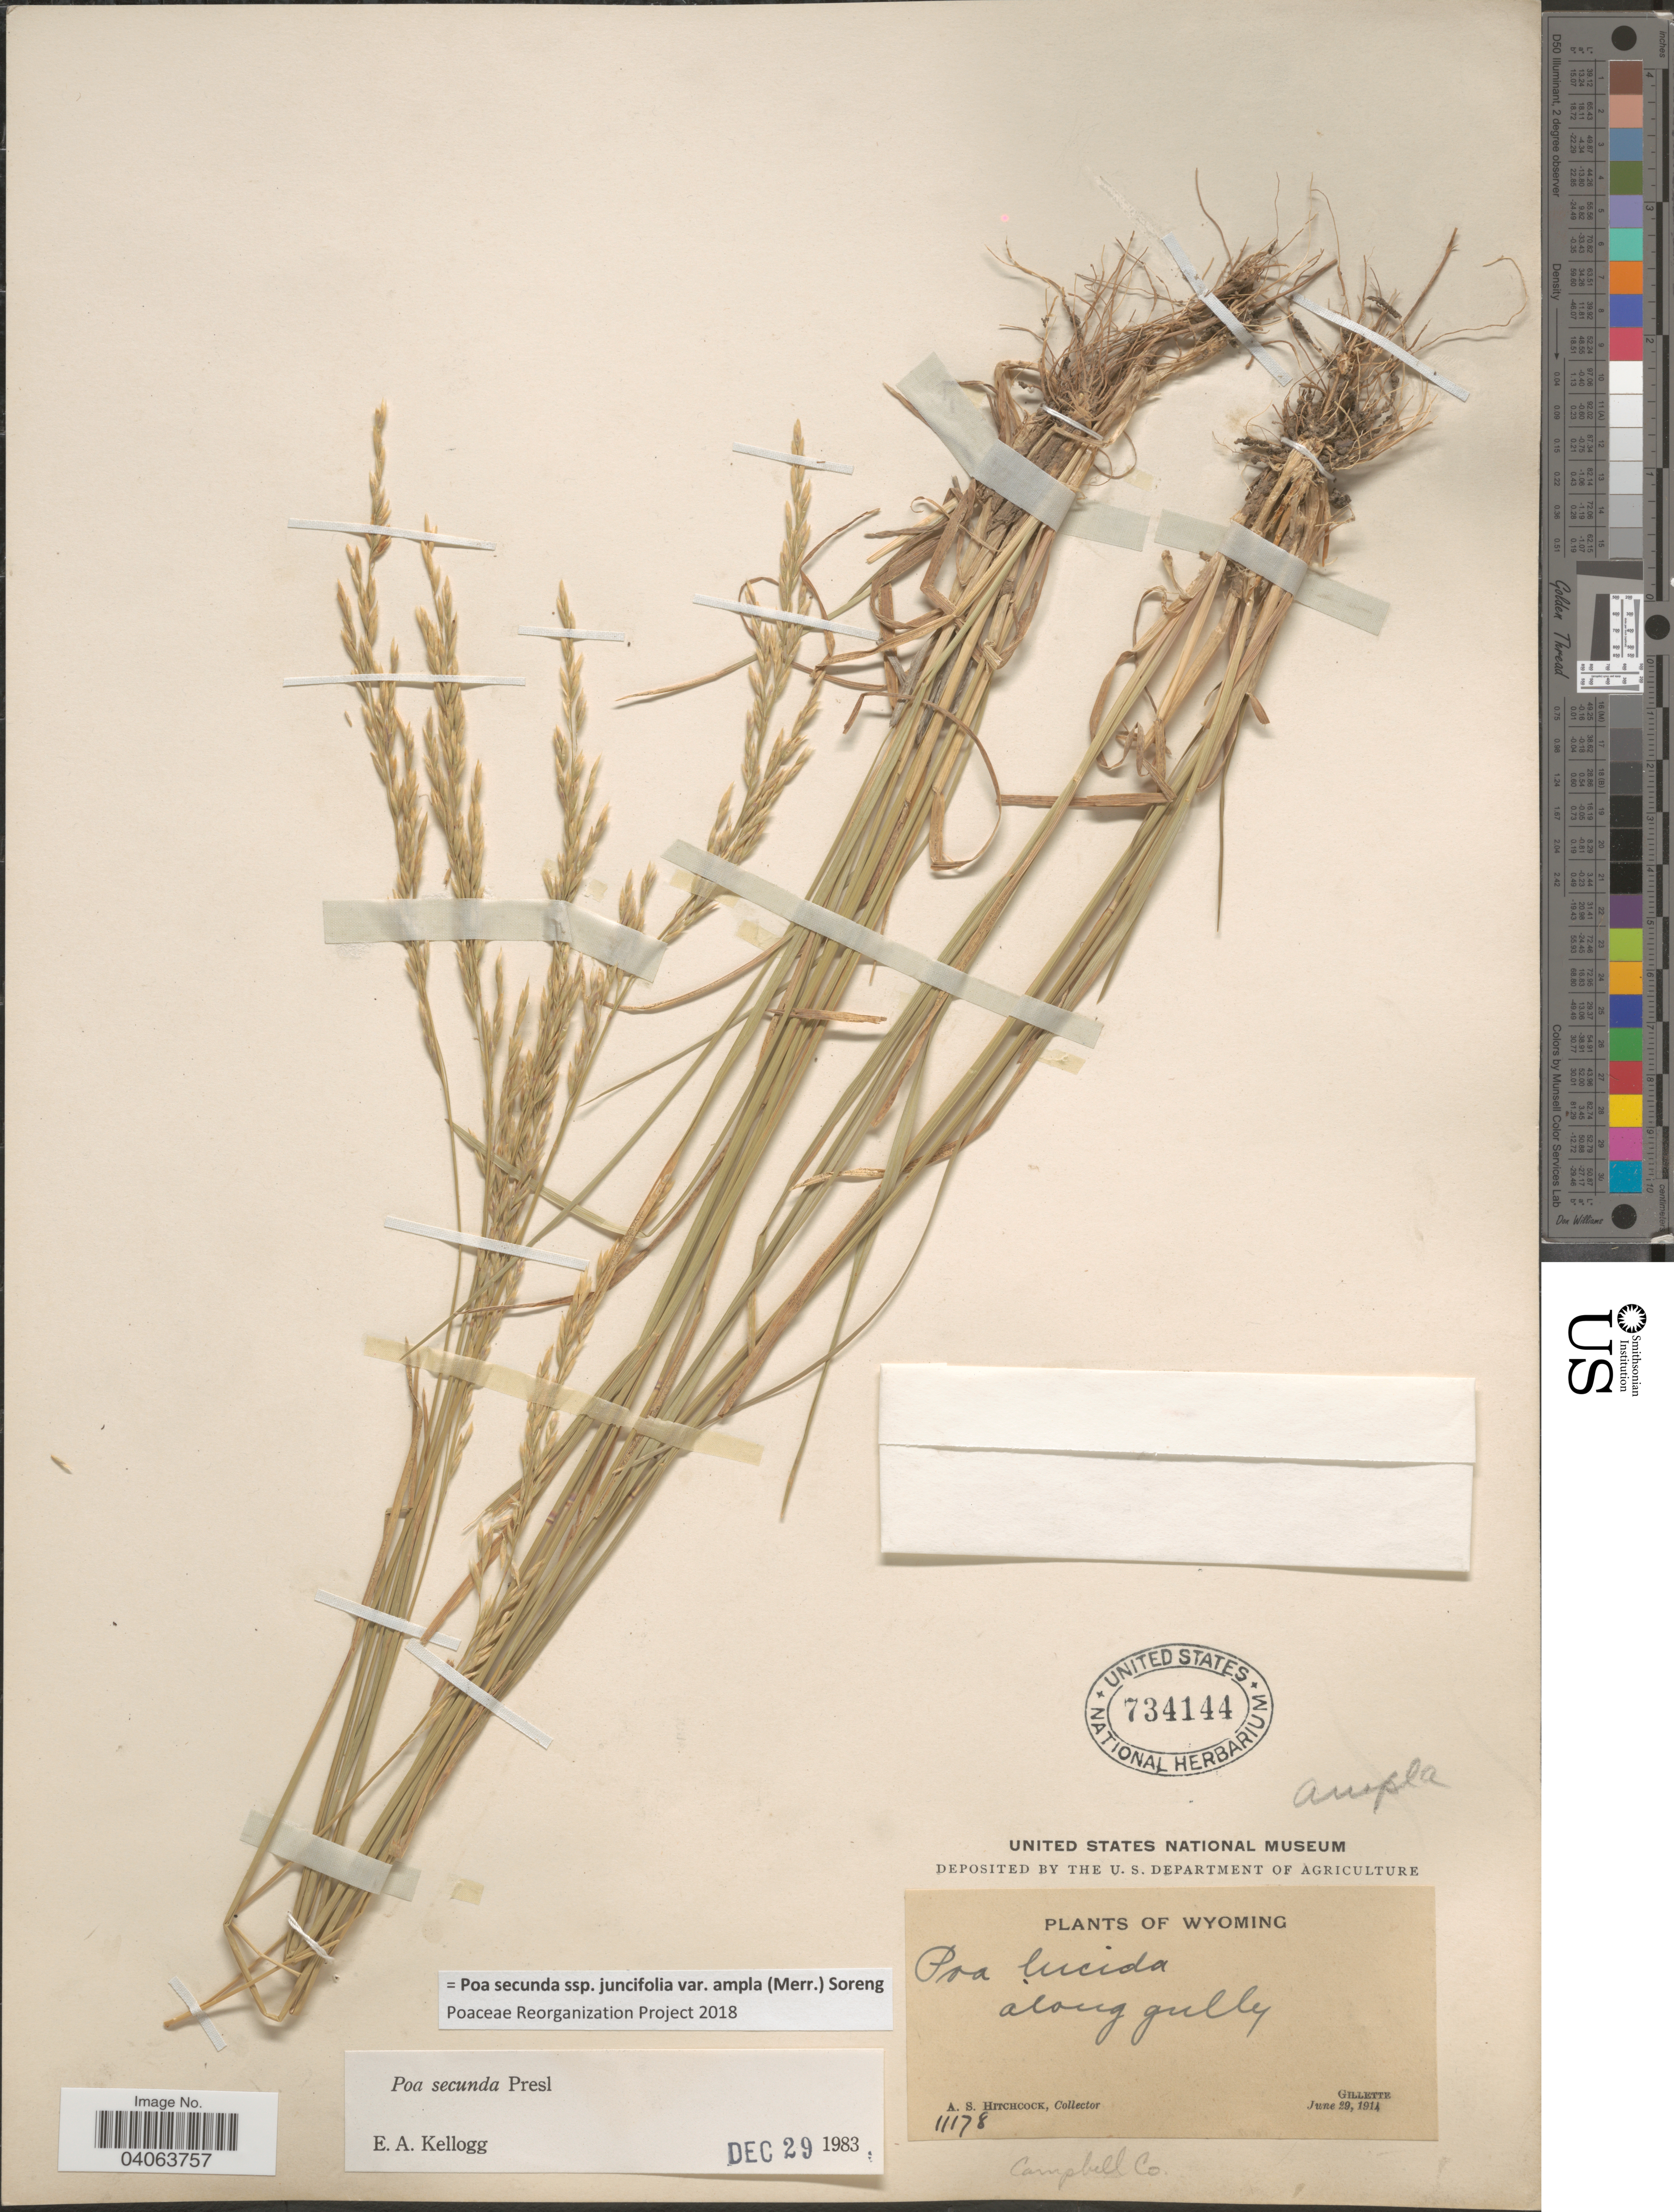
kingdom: Plantae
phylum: Tracheophyta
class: Liliopsida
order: Poales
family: Poaceae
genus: Poa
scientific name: Poa secunda subsp. juncifolia var. ampla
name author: (Merr.) Soreng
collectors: A. S. Hitchcock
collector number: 11178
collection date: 1914-06-29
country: United States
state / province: Wyoming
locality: Along gully. Gillette. Campbell Co.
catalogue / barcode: US 734144